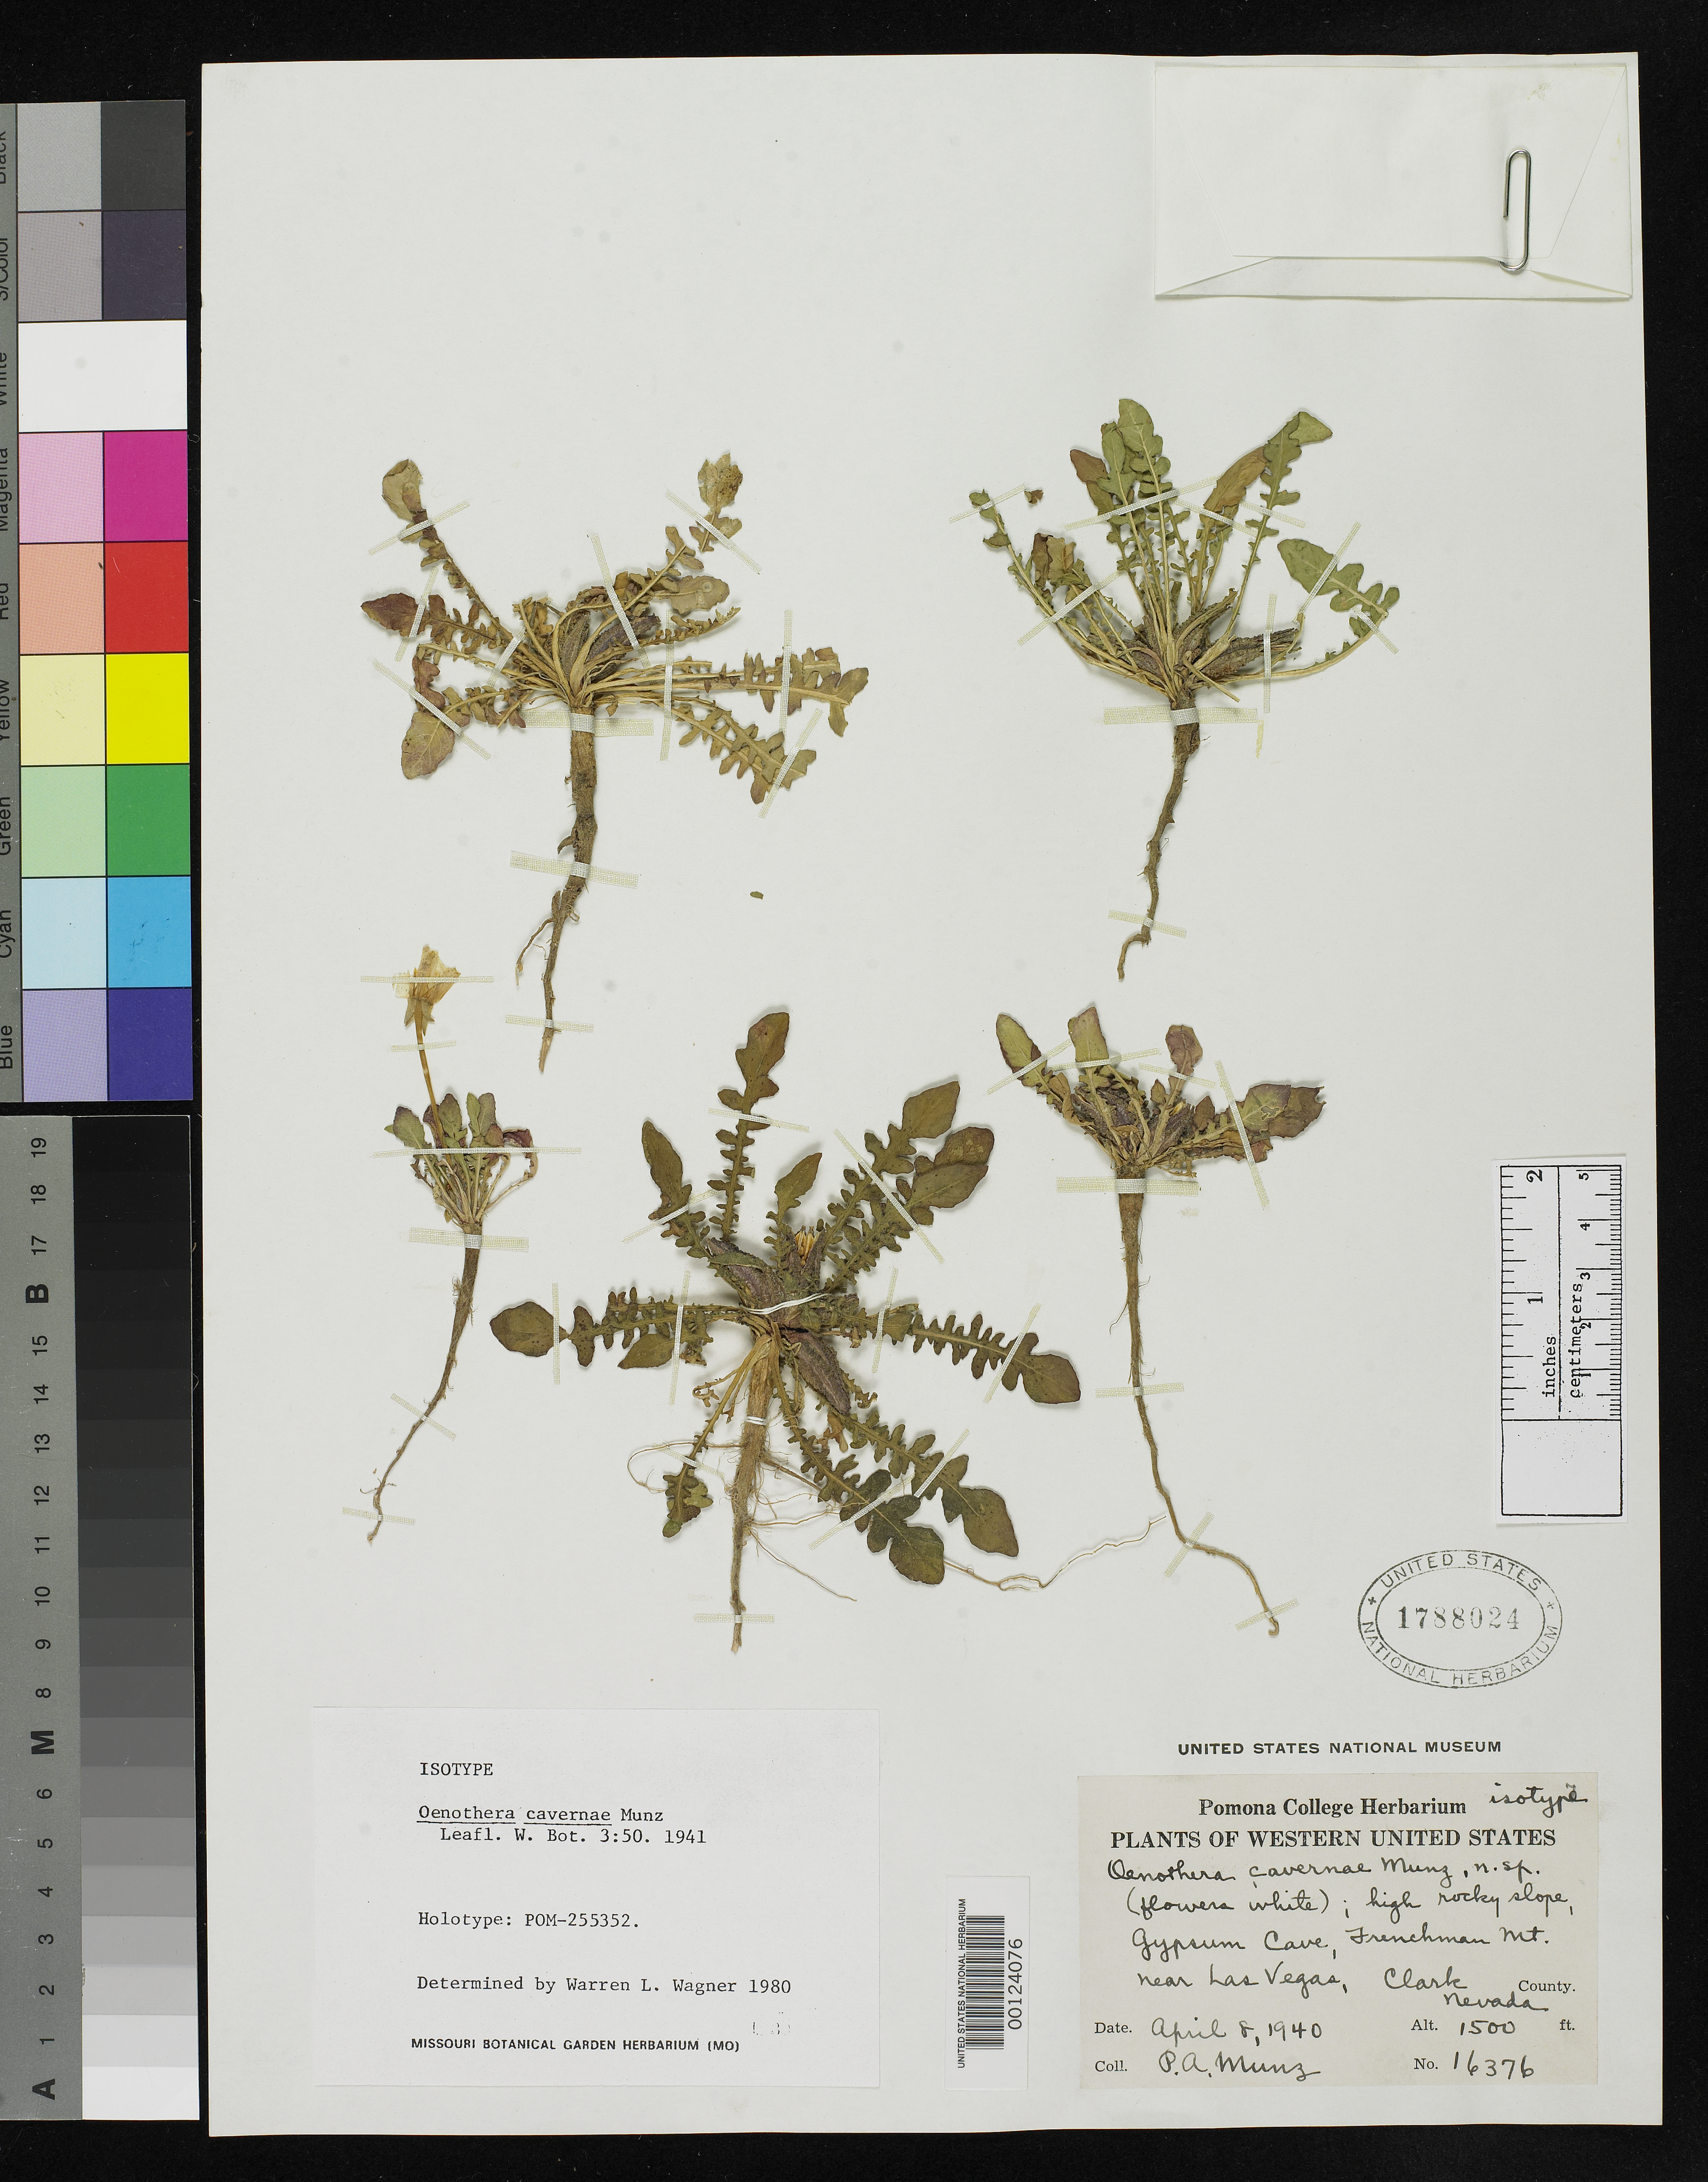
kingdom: Plantae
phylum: Tracheophyta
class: Magnoliopsida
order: Myrtales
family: Onagraceae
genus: Oenothera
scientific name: Oenothera cavernae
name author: Munz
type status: Isotype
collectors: P. A. Munz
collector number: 16376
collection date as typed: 08 Apr 1940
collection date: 1940-04-08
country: United States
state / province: Nevada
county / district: Clark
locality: Gypsum Cave, Frenchman Mt., near Las Vegas; alt. 1500 ft.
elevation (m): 457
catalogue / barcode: US 1788024